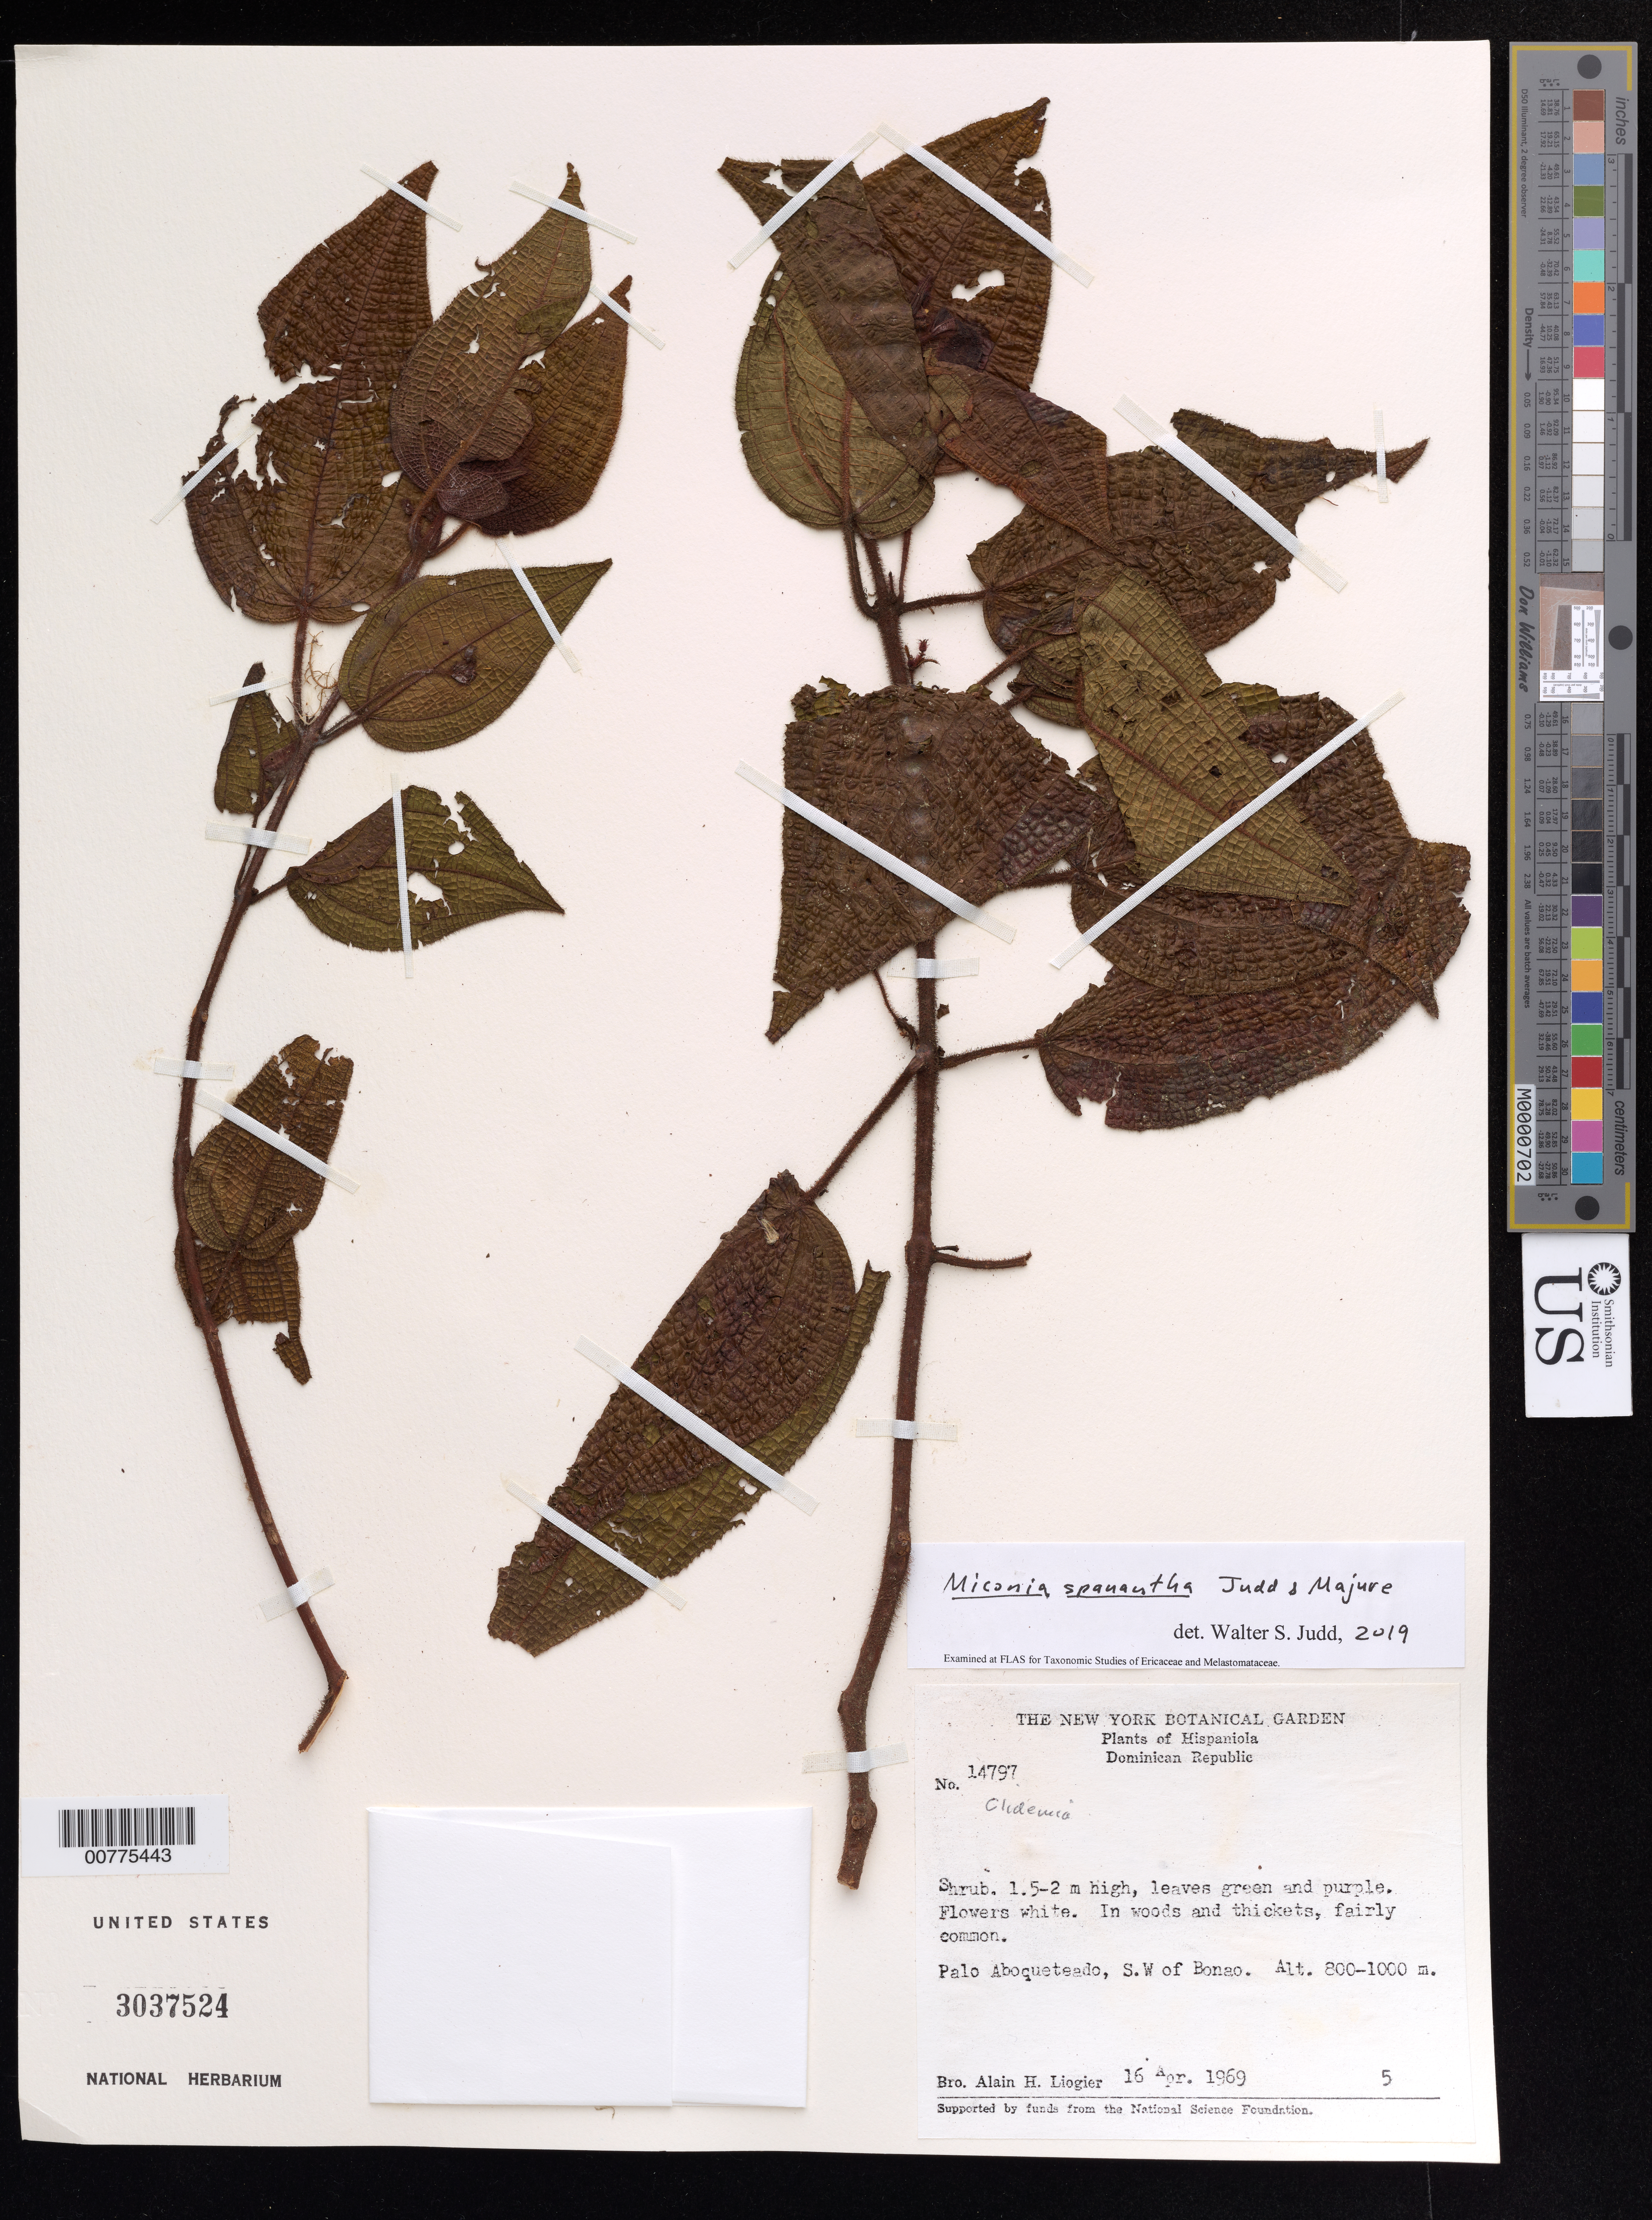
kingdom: Plantae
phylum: Tracheophyta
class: Magnoliopsida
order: Myrtales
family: Melastomataceae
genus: Miconia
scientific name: Miconia spanantha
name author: Judd & Majure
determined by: Judd, Walter S.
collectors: A. H. Liogier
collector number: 14797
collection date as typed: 16 Apr 1969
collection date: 1969-04-16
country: Dominican Republic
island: Hispaniola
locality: Southwest of Bonao, Palo Aboqueteado.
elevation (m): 800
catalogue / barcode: US 3037524